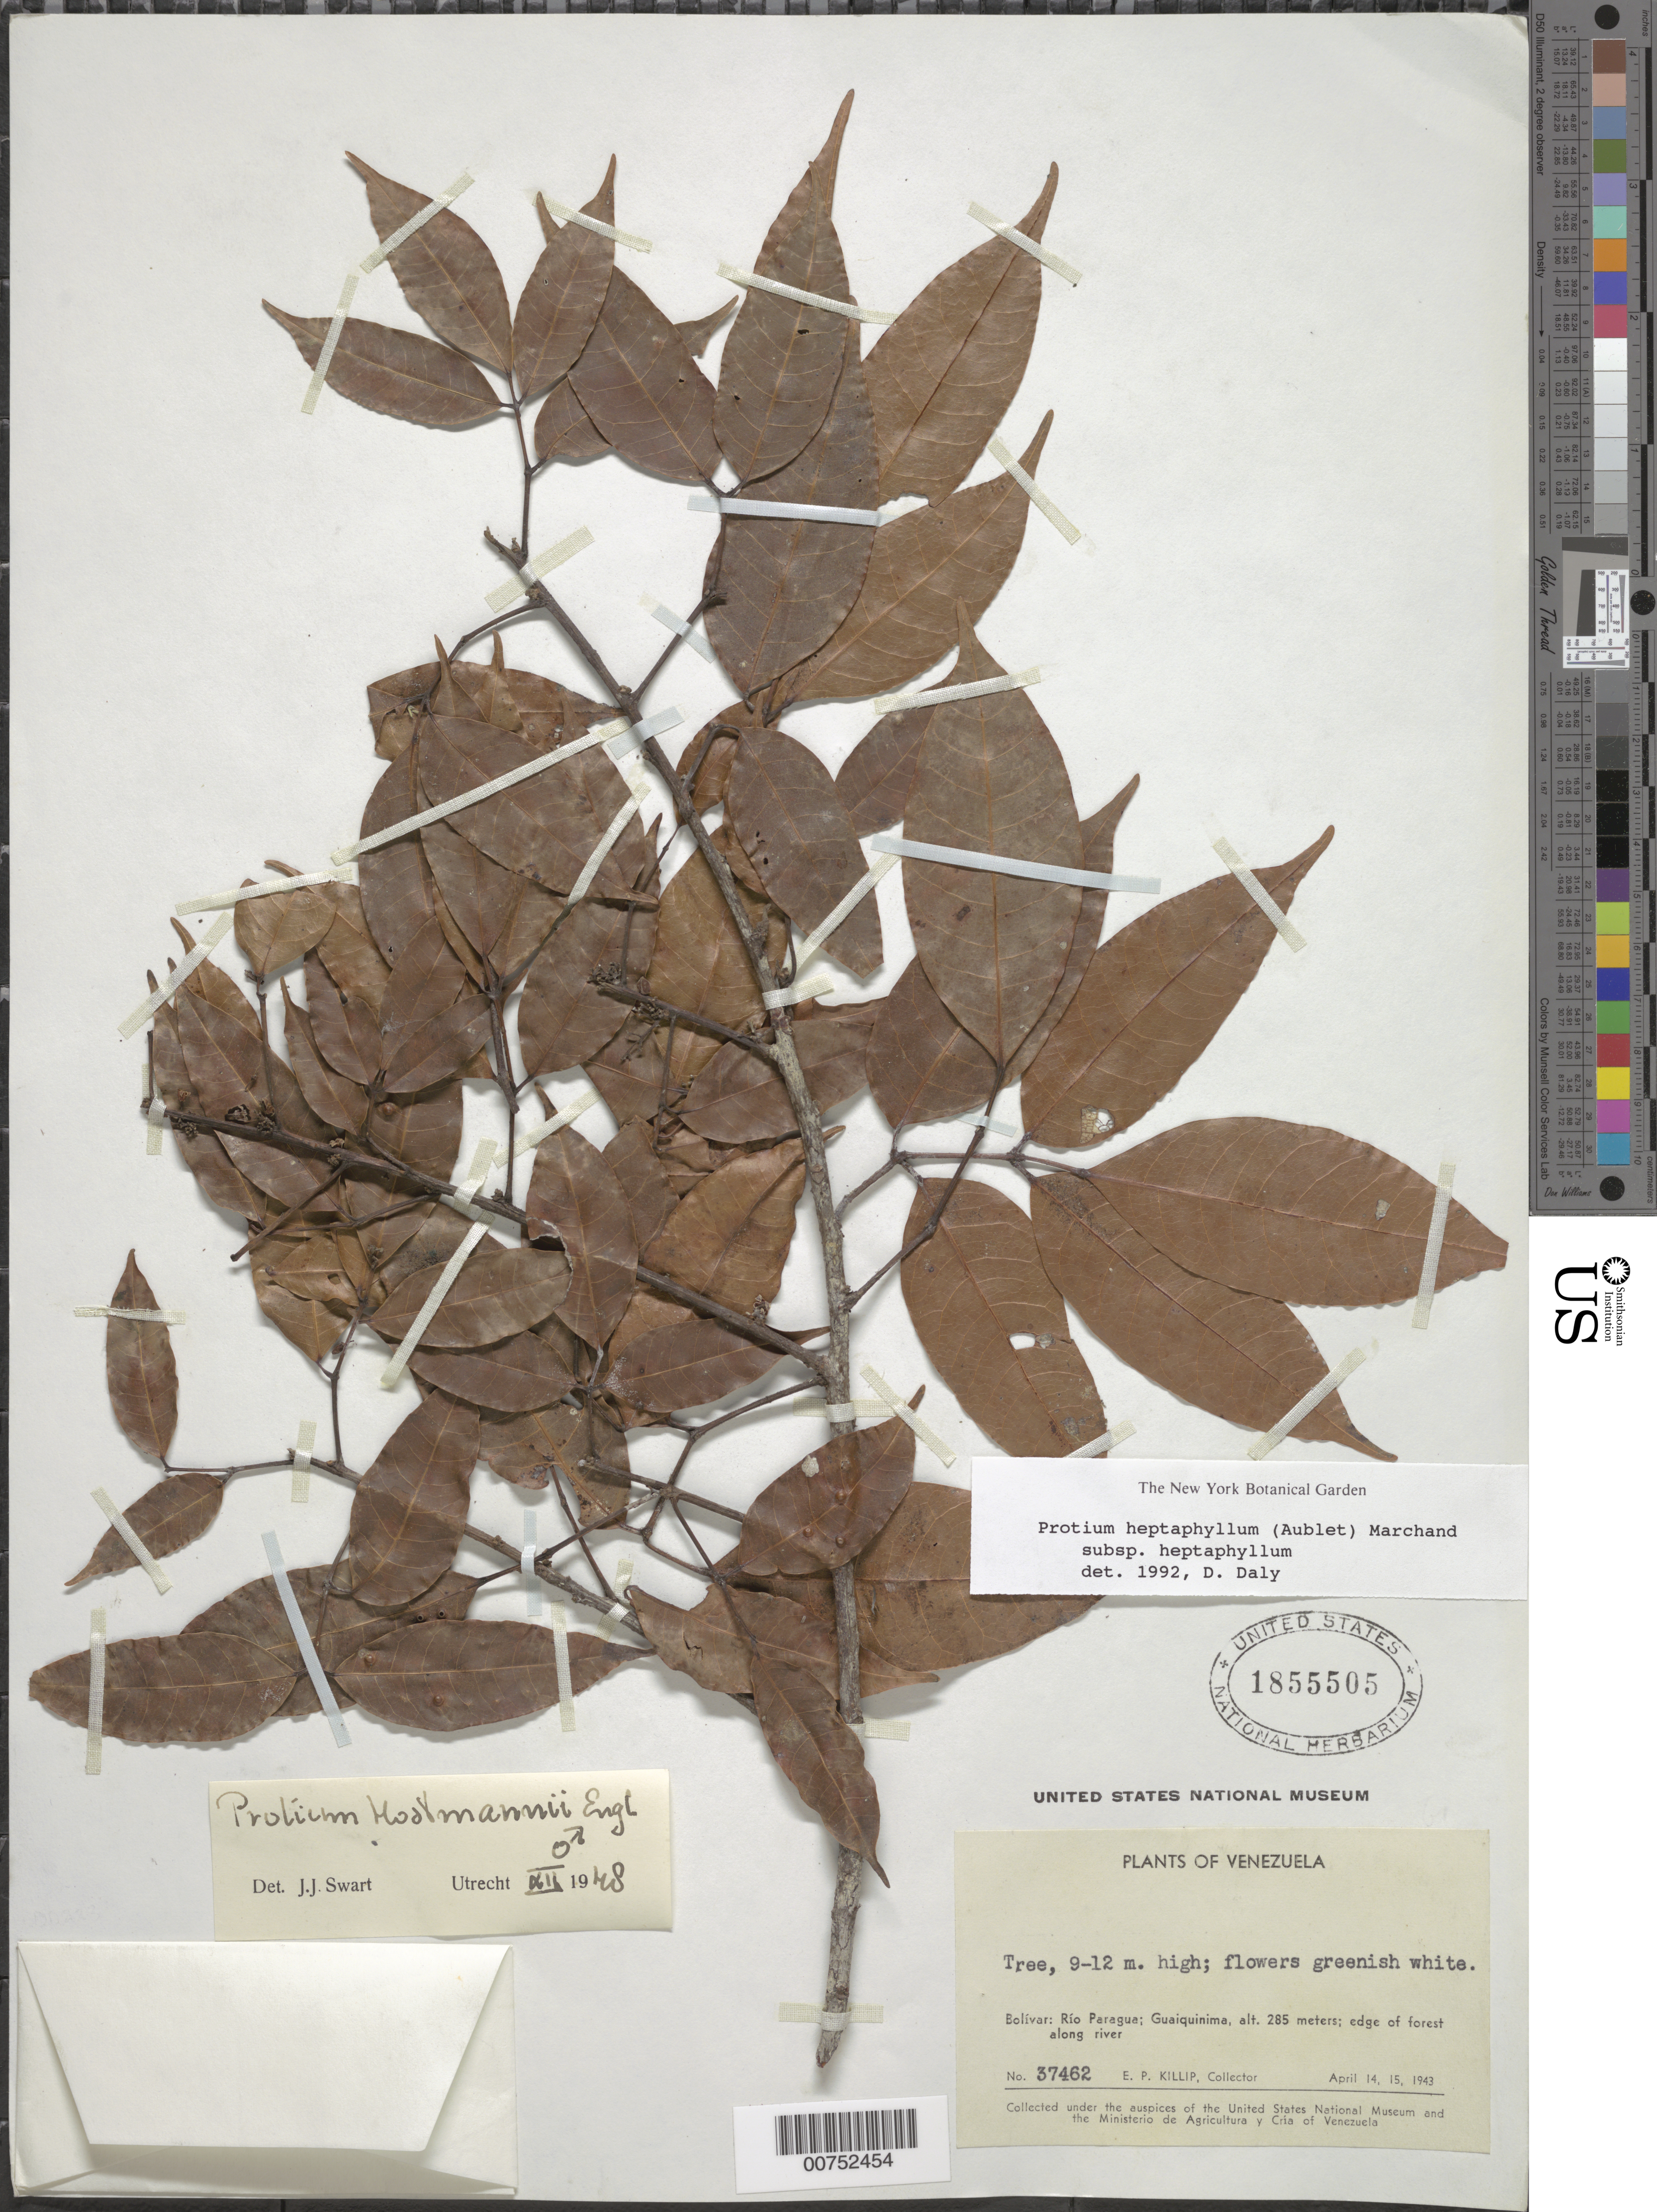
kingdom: Plantae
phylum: Tracheophyta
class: Magnoliopsida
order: Sapindales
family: Burseraceae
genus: Protium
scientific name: Protium heptaphyllum subsp. heptaphyllum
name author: (Aubl.) Marchand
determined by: Daly, D. C.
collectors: E. P. Killip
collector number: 37462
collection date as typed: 14-Apr-43 to 15-Apr-43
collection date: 1943-04-14/1943-04-15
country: Venezuela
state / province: Bolívar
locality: Guaiquinima, Río Paragua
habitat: Edge of forest along river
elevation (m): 285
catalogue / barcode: US 1855505